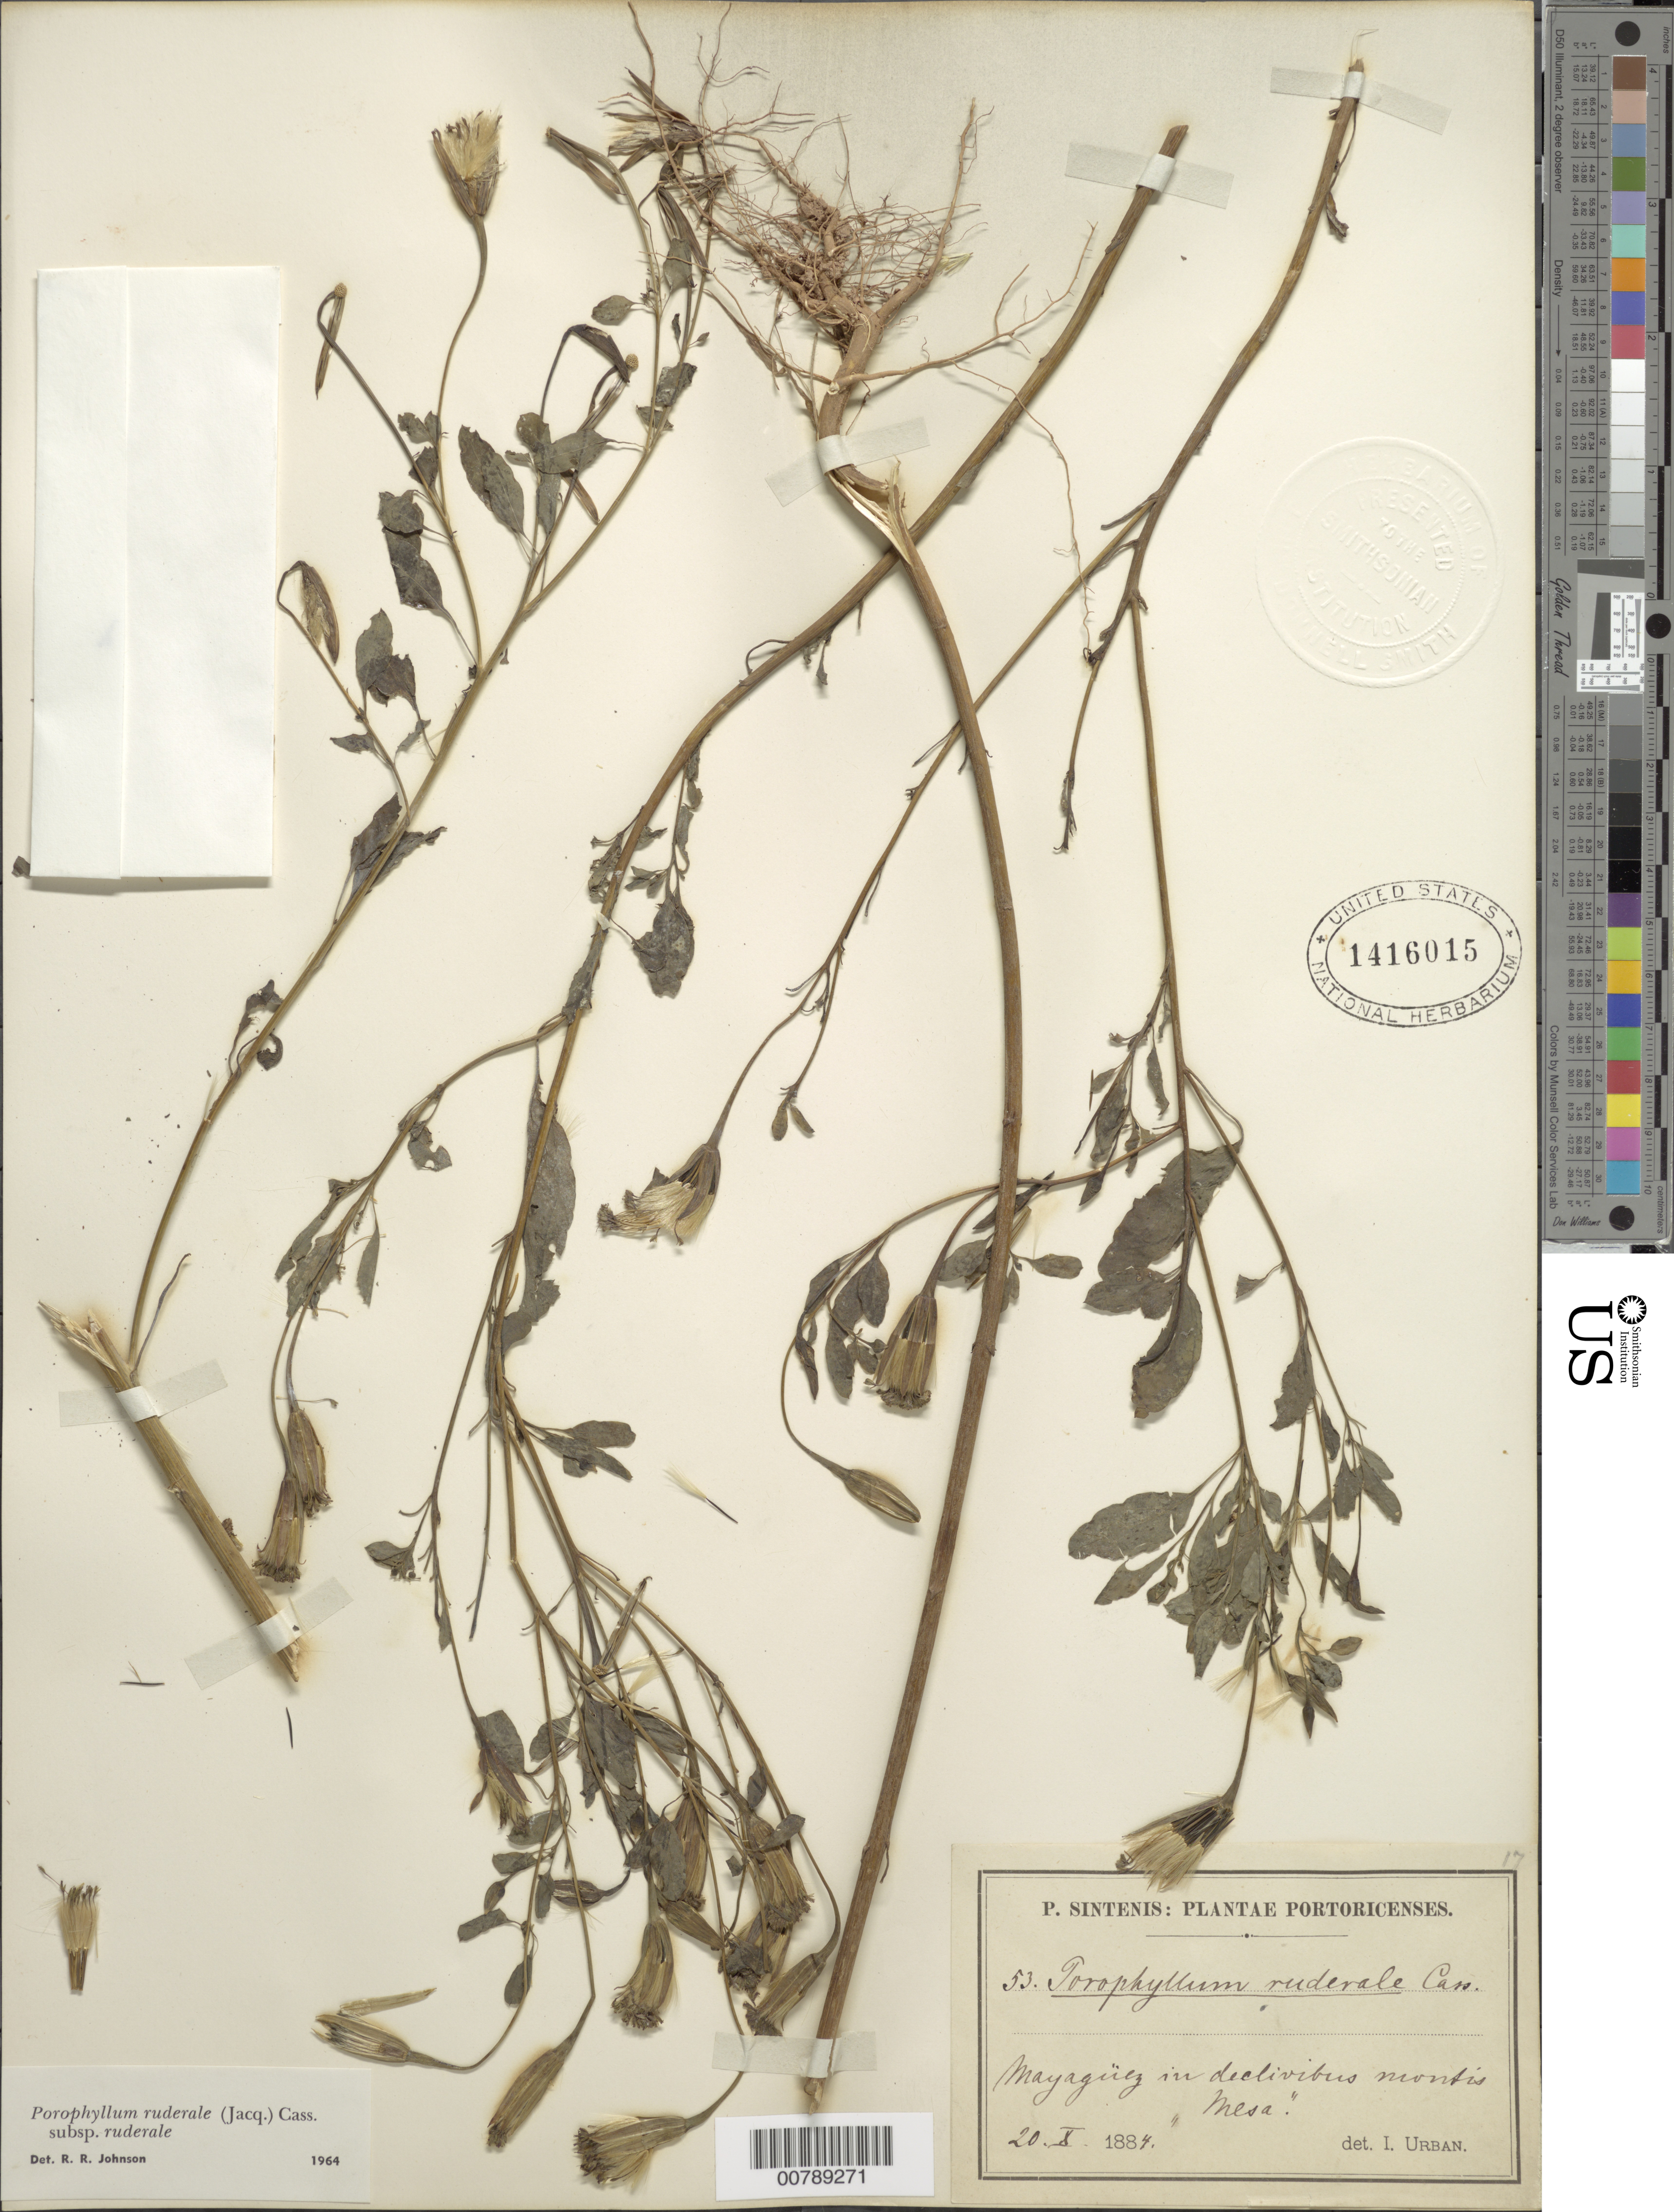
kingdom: Plantae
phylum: Tracheophyta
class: Magnoliopsida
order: Asterales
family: Asteraceae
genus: Porophyllum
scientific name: Porophyllum ruderale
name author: (Jacq.) Cass.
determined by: Johnson, R. R.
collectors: P. Sintenis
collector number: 53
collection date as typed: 20 Oct 1884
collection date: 1884-10-20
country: Puerto Rico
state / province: Mayagüez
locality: Mayagüez indeclivibus montis "Mesa"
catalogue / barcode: US 1416015